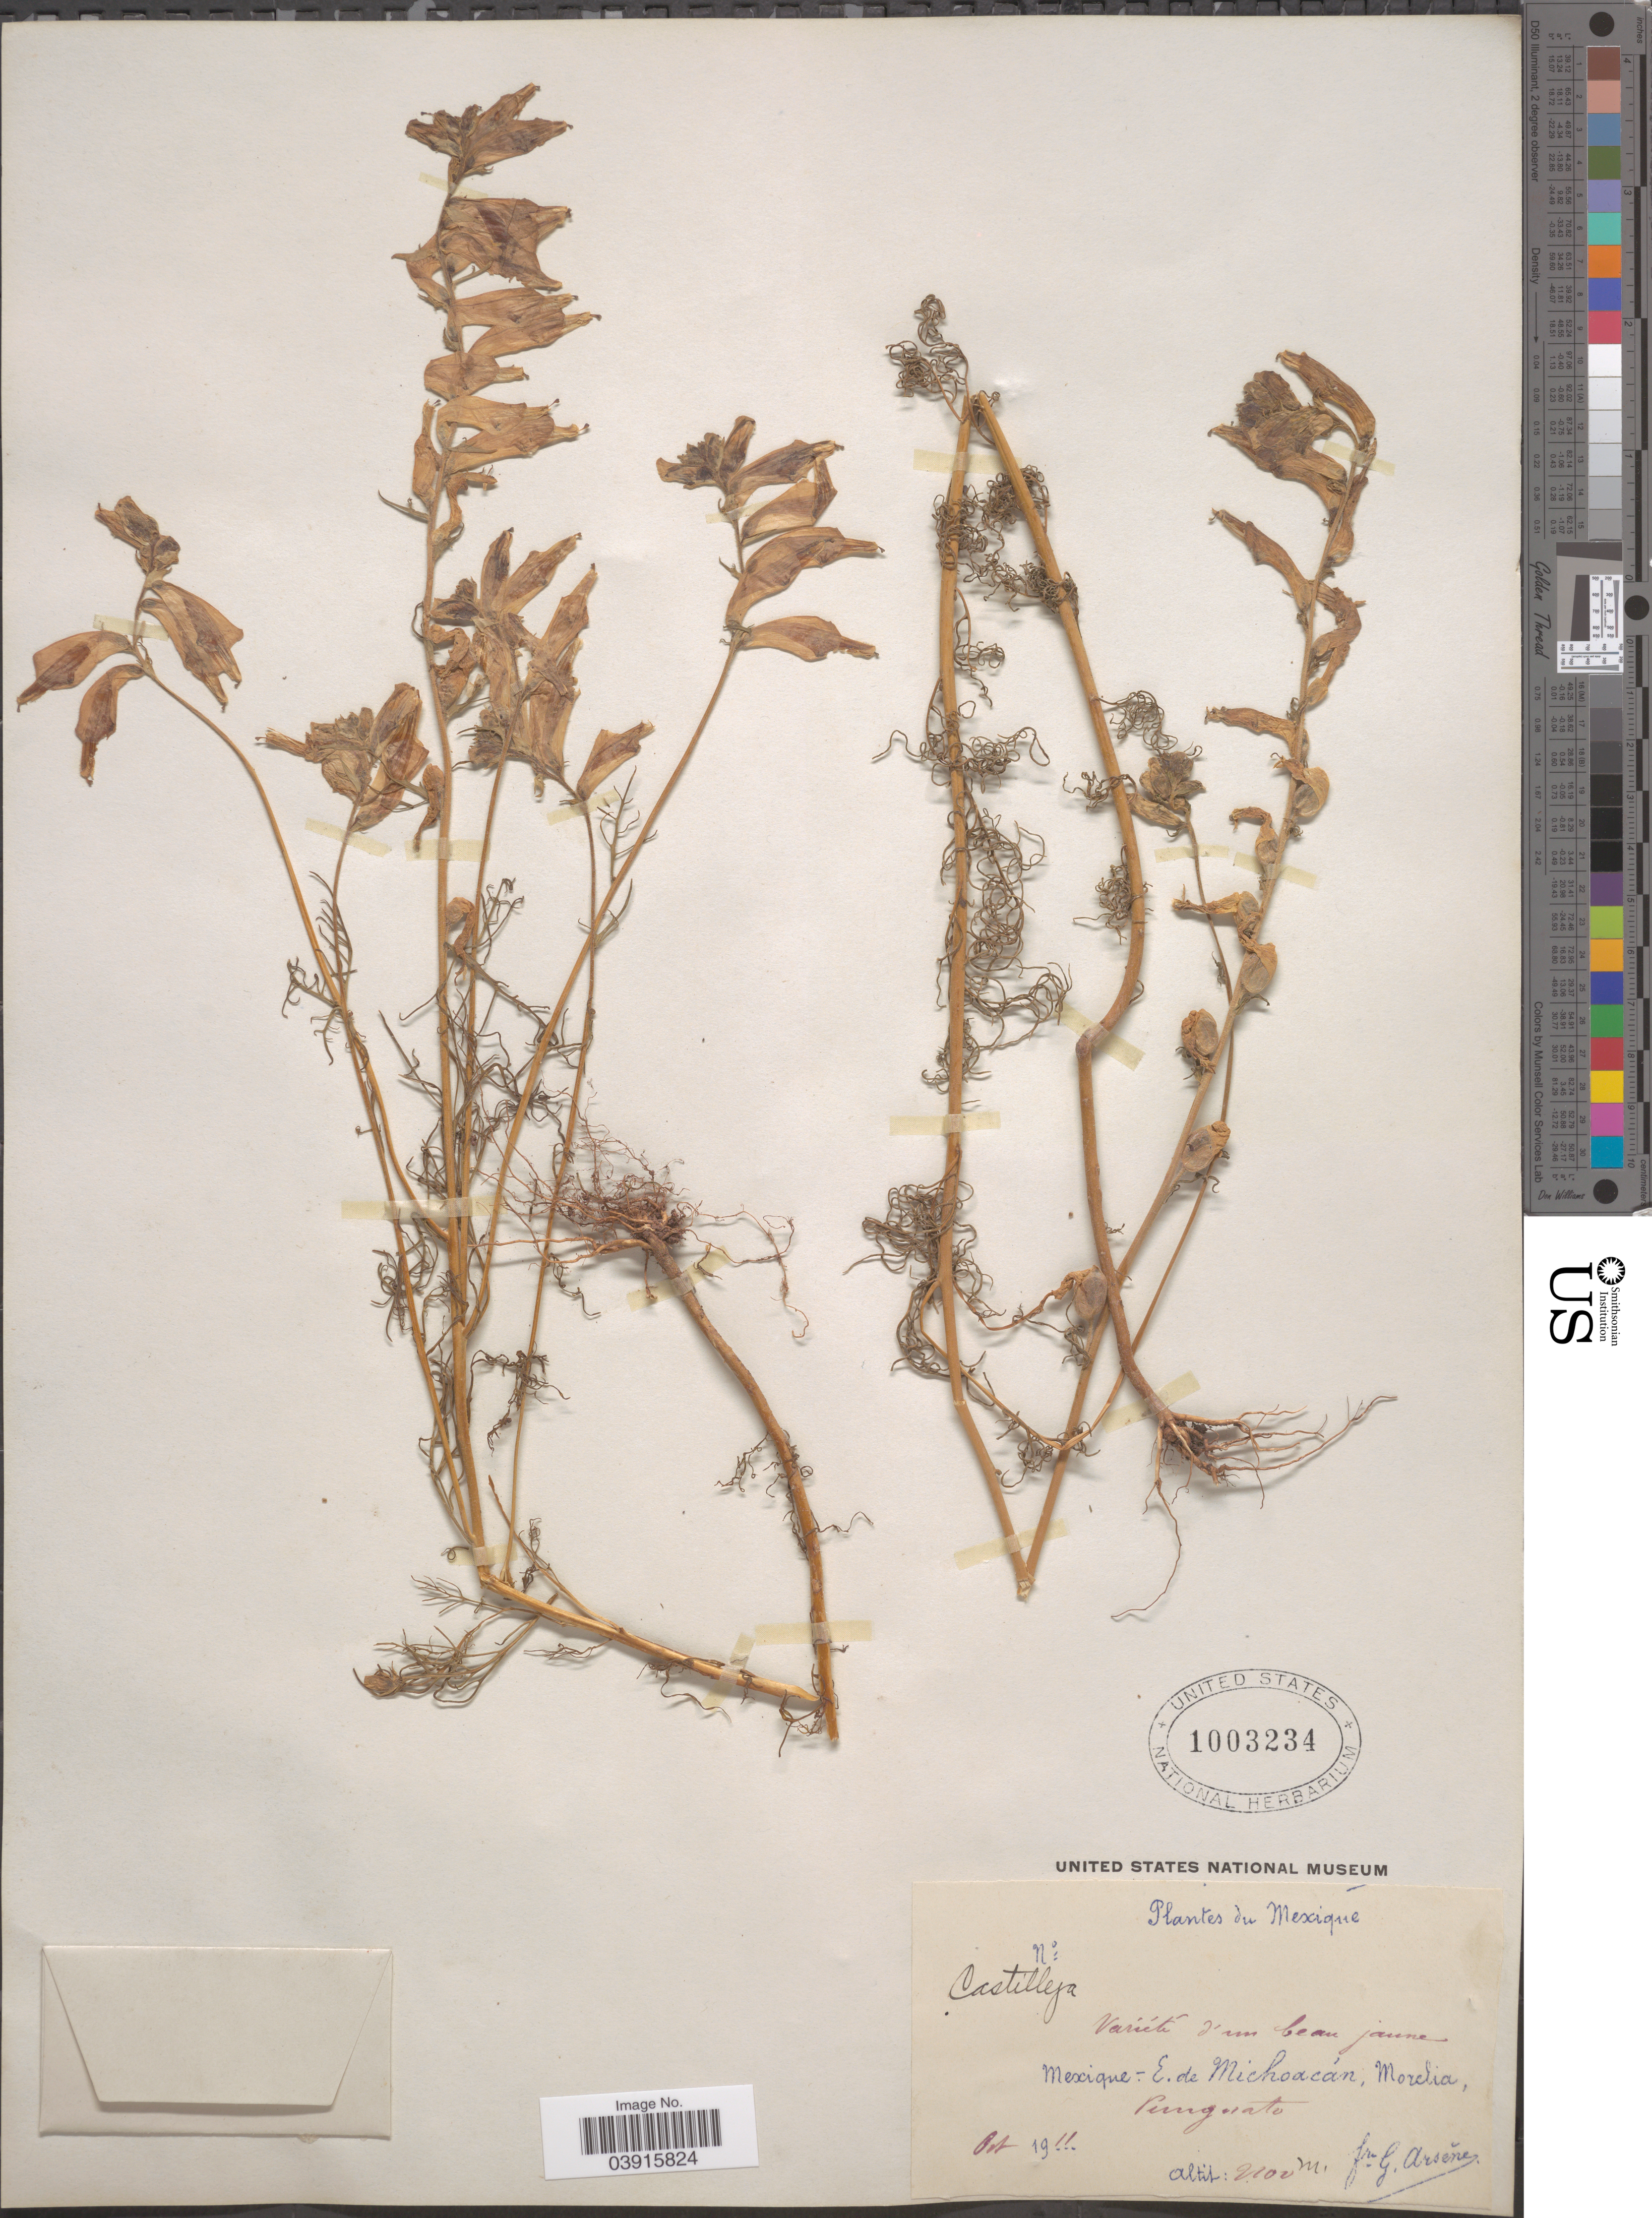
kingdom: Plantae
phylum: Tracheophyta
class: Magnoliopsida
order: Lamiales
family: Orobanchaceae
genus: Castilleja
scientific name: Castilleja tenuiflora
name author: Benth.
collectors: Bro. G. Arsène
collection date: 1911-10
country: Mexico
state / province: Michoacán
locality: E. de Michoacán, Morelia, Punguato.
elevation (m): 2100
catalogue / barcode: US 1003234